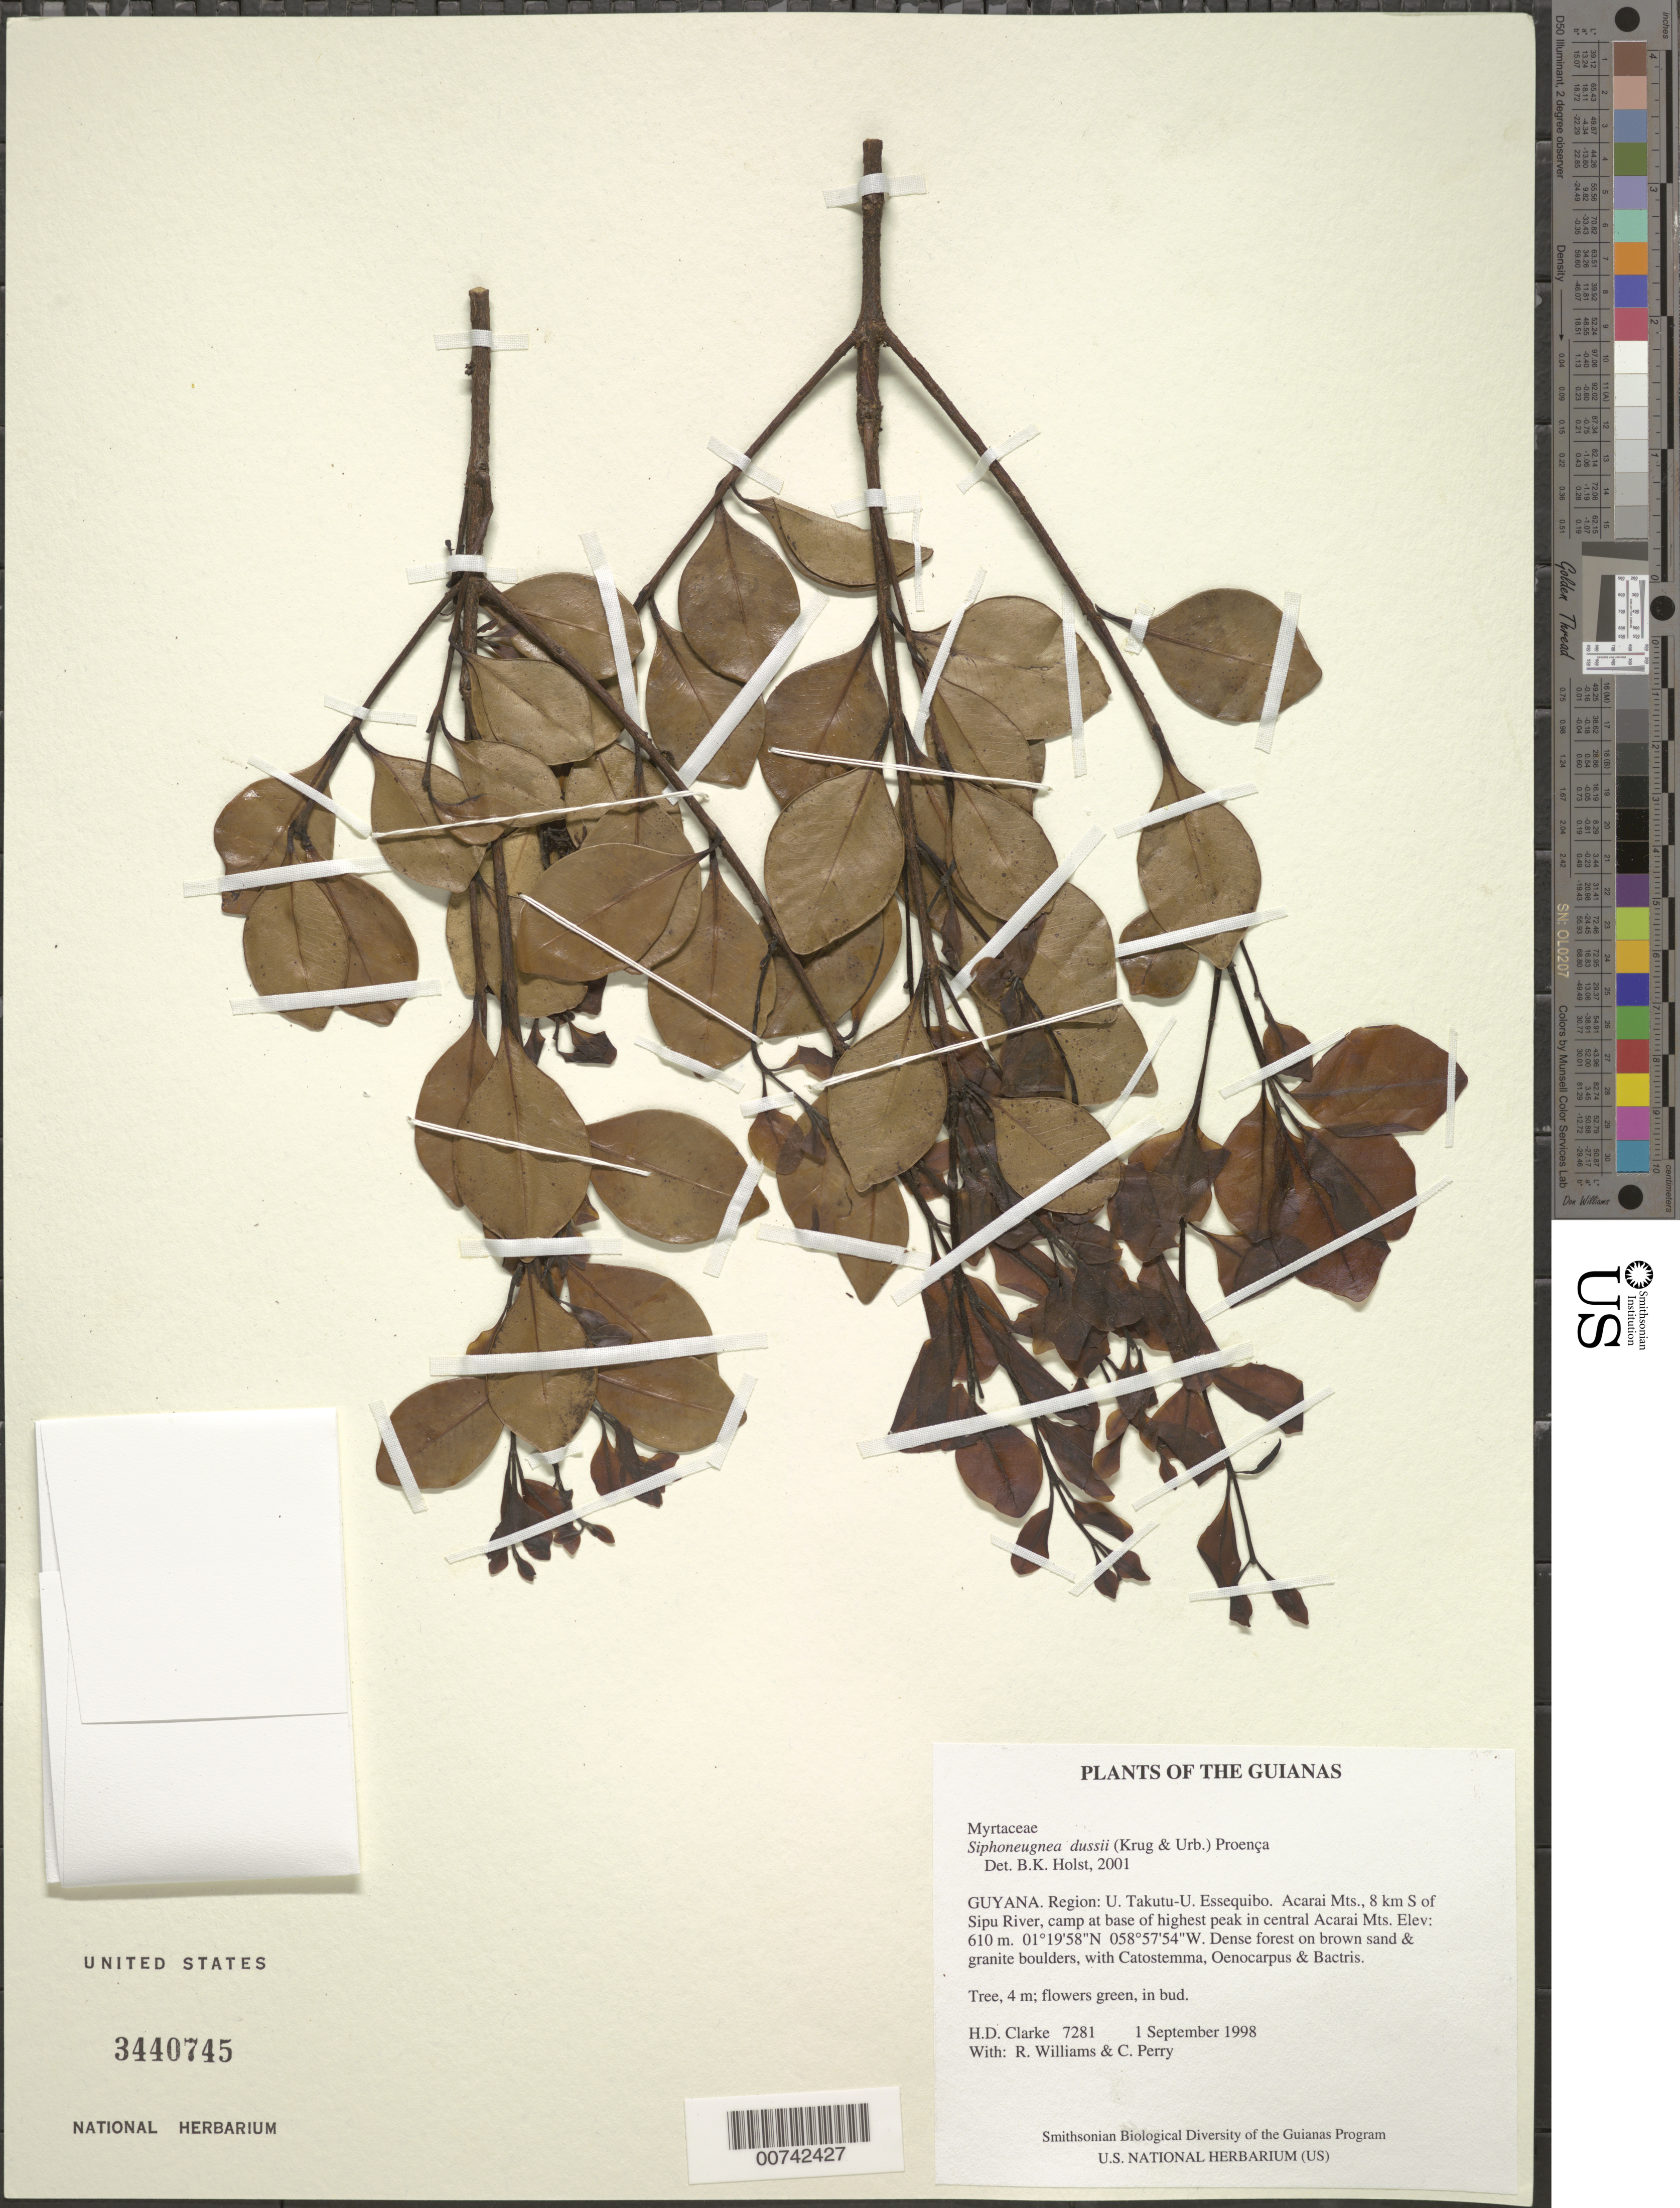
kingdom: Plantae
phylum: Tracheophyta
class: Magnoliopsida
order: Myrtales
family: Myrtaceae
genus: Siphoneugena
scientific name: Siphoneugena dussii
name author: (Krug & Urb.) Proença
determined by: Holst, Bruce K.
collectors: H. D. Clarke, R. Williams & C. Perry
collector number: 7281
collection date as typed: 1 September 1998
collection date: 1998-09-01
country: Guyana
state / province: U. Takutu-U. Essequibo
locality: Acarai Mts., 10 km S of Sipu River, summit of highest peak in central Acarai Mts.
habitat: Dense forest on brown sand & granite boulders, with Catostemma, Oenocarpus & Bactris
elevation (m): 1100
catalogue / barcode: US 3440745